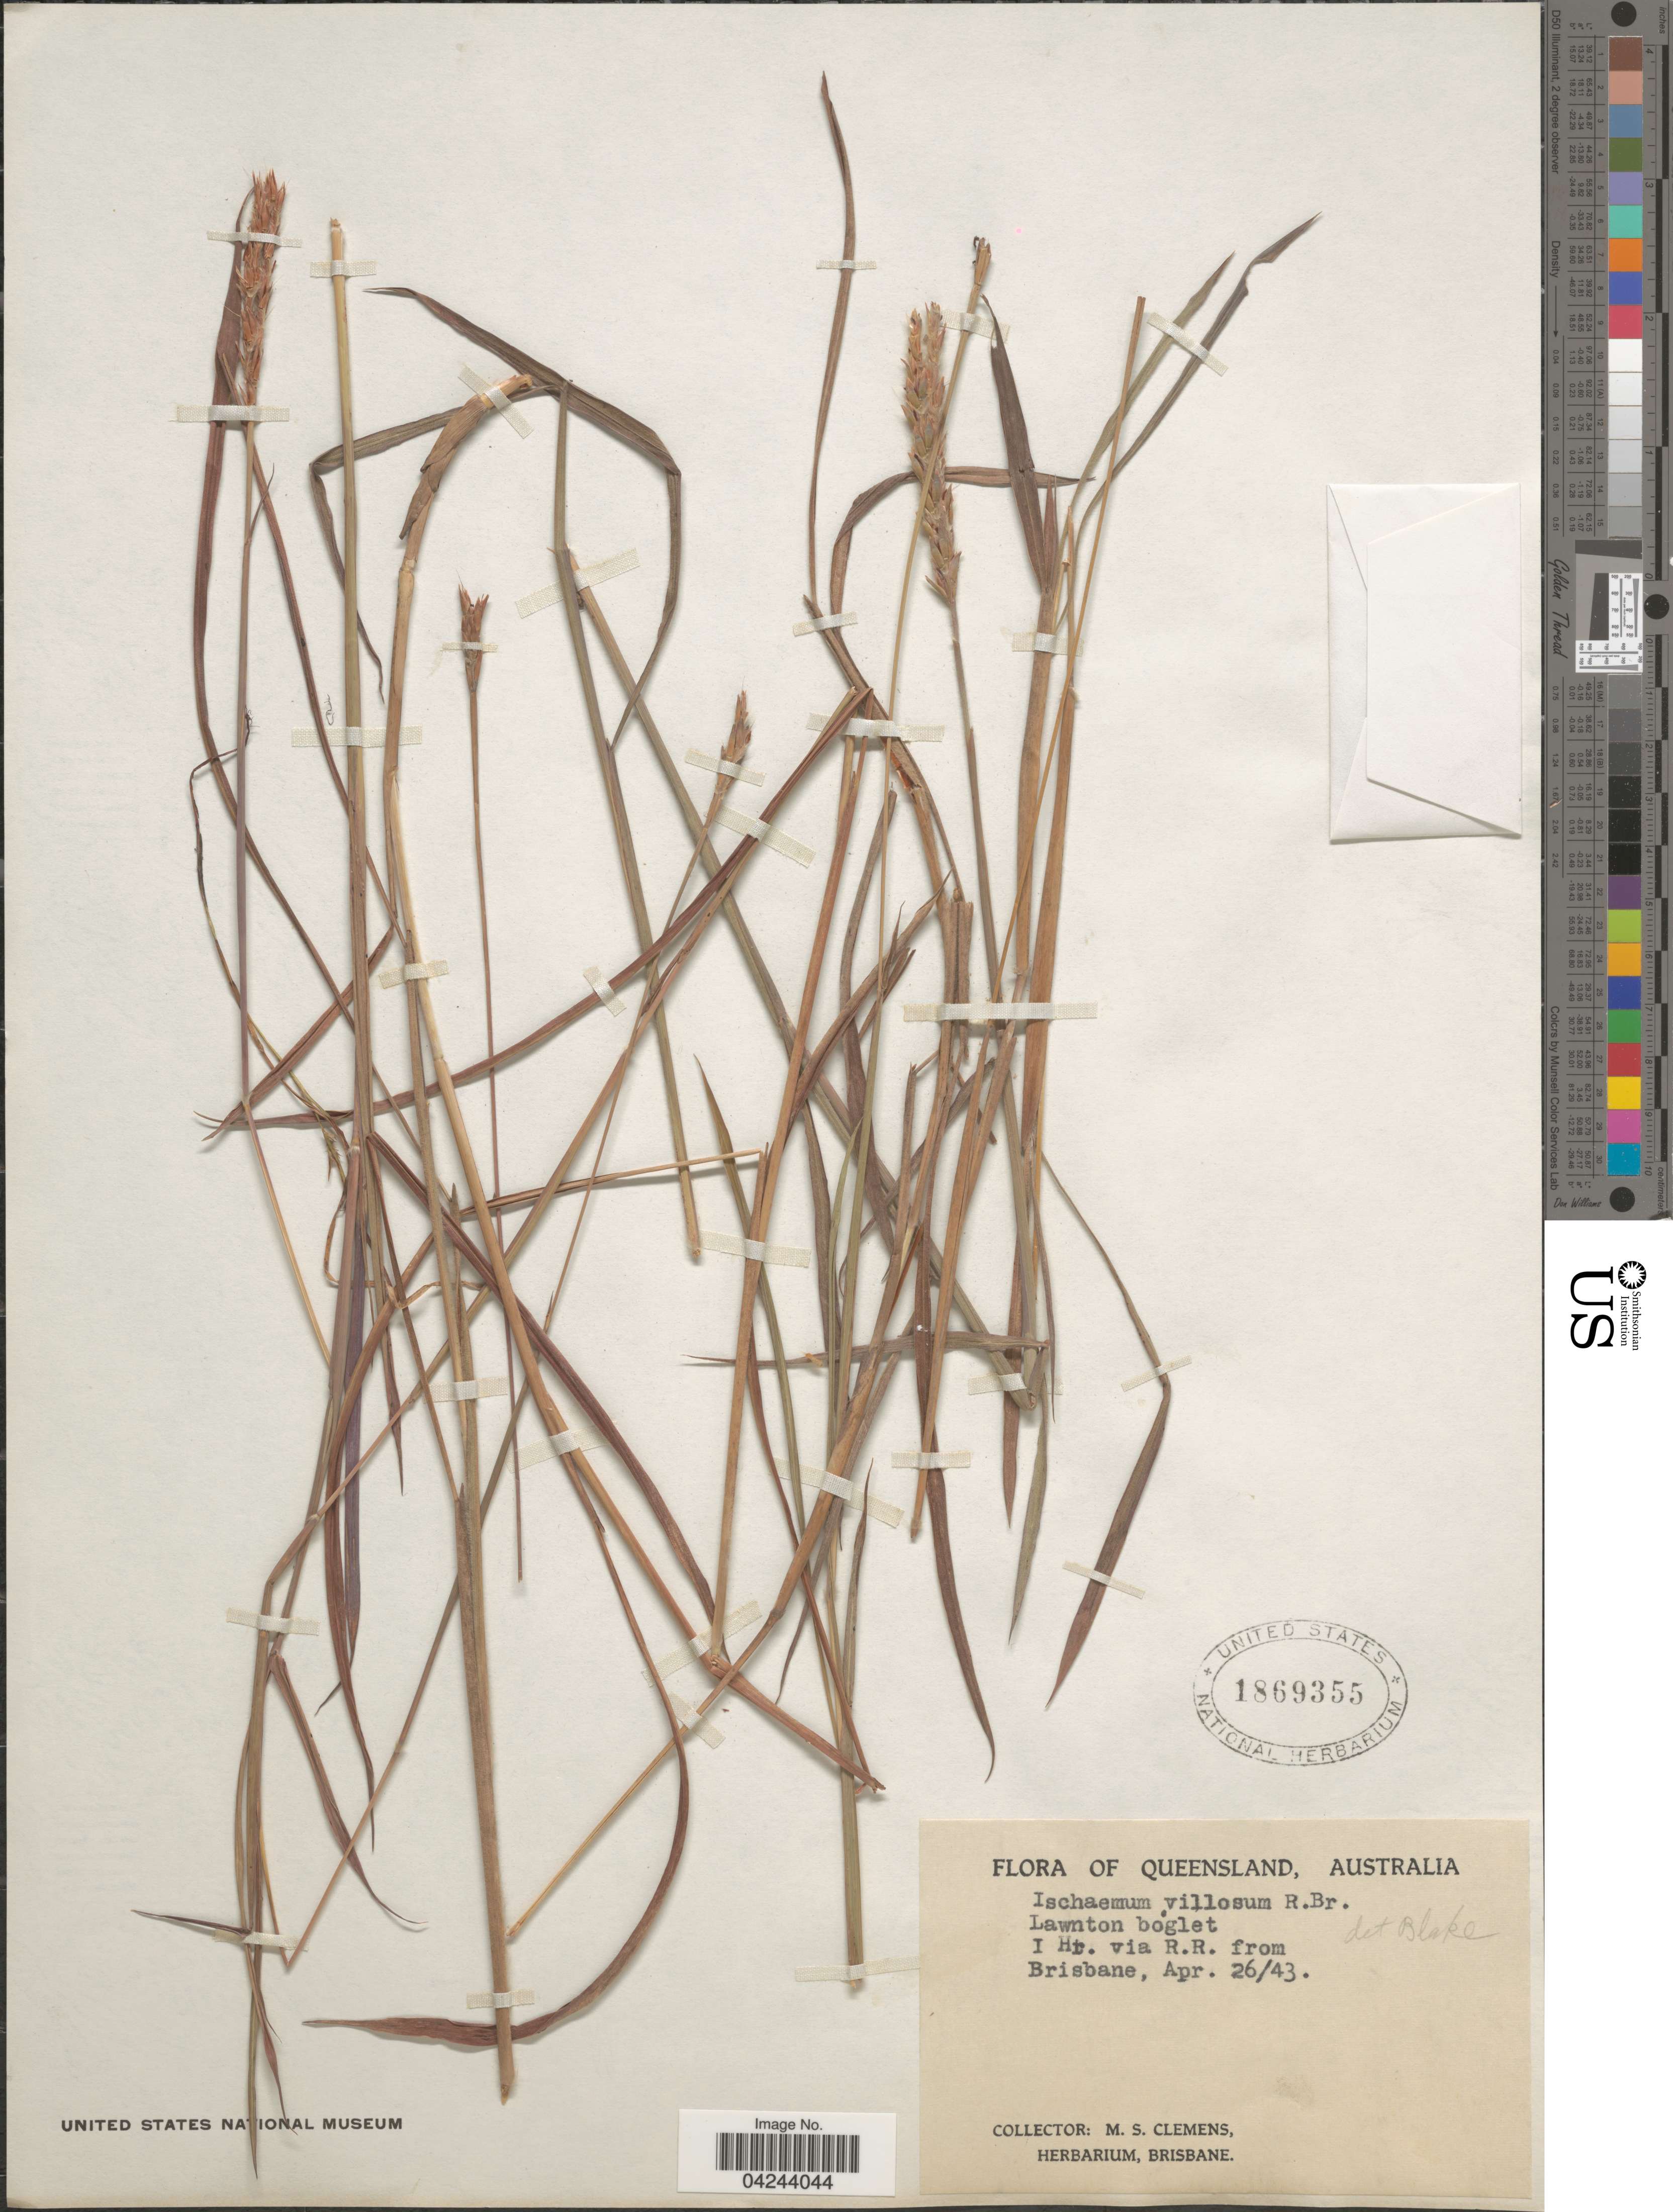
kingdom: Plantae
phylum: Tracheophyta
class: Liliopsida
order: Poales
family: Poaceae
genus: Ischaemum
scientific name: Ischaemum australe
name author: R. Br.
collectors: M. S. Clemens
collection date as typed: Transcribed d/m/y: 26/4/43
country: Australia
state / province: Queensland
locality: Lawnton boglet. I Hr. via R.R. from Brisbane.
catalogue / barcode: US 1869355